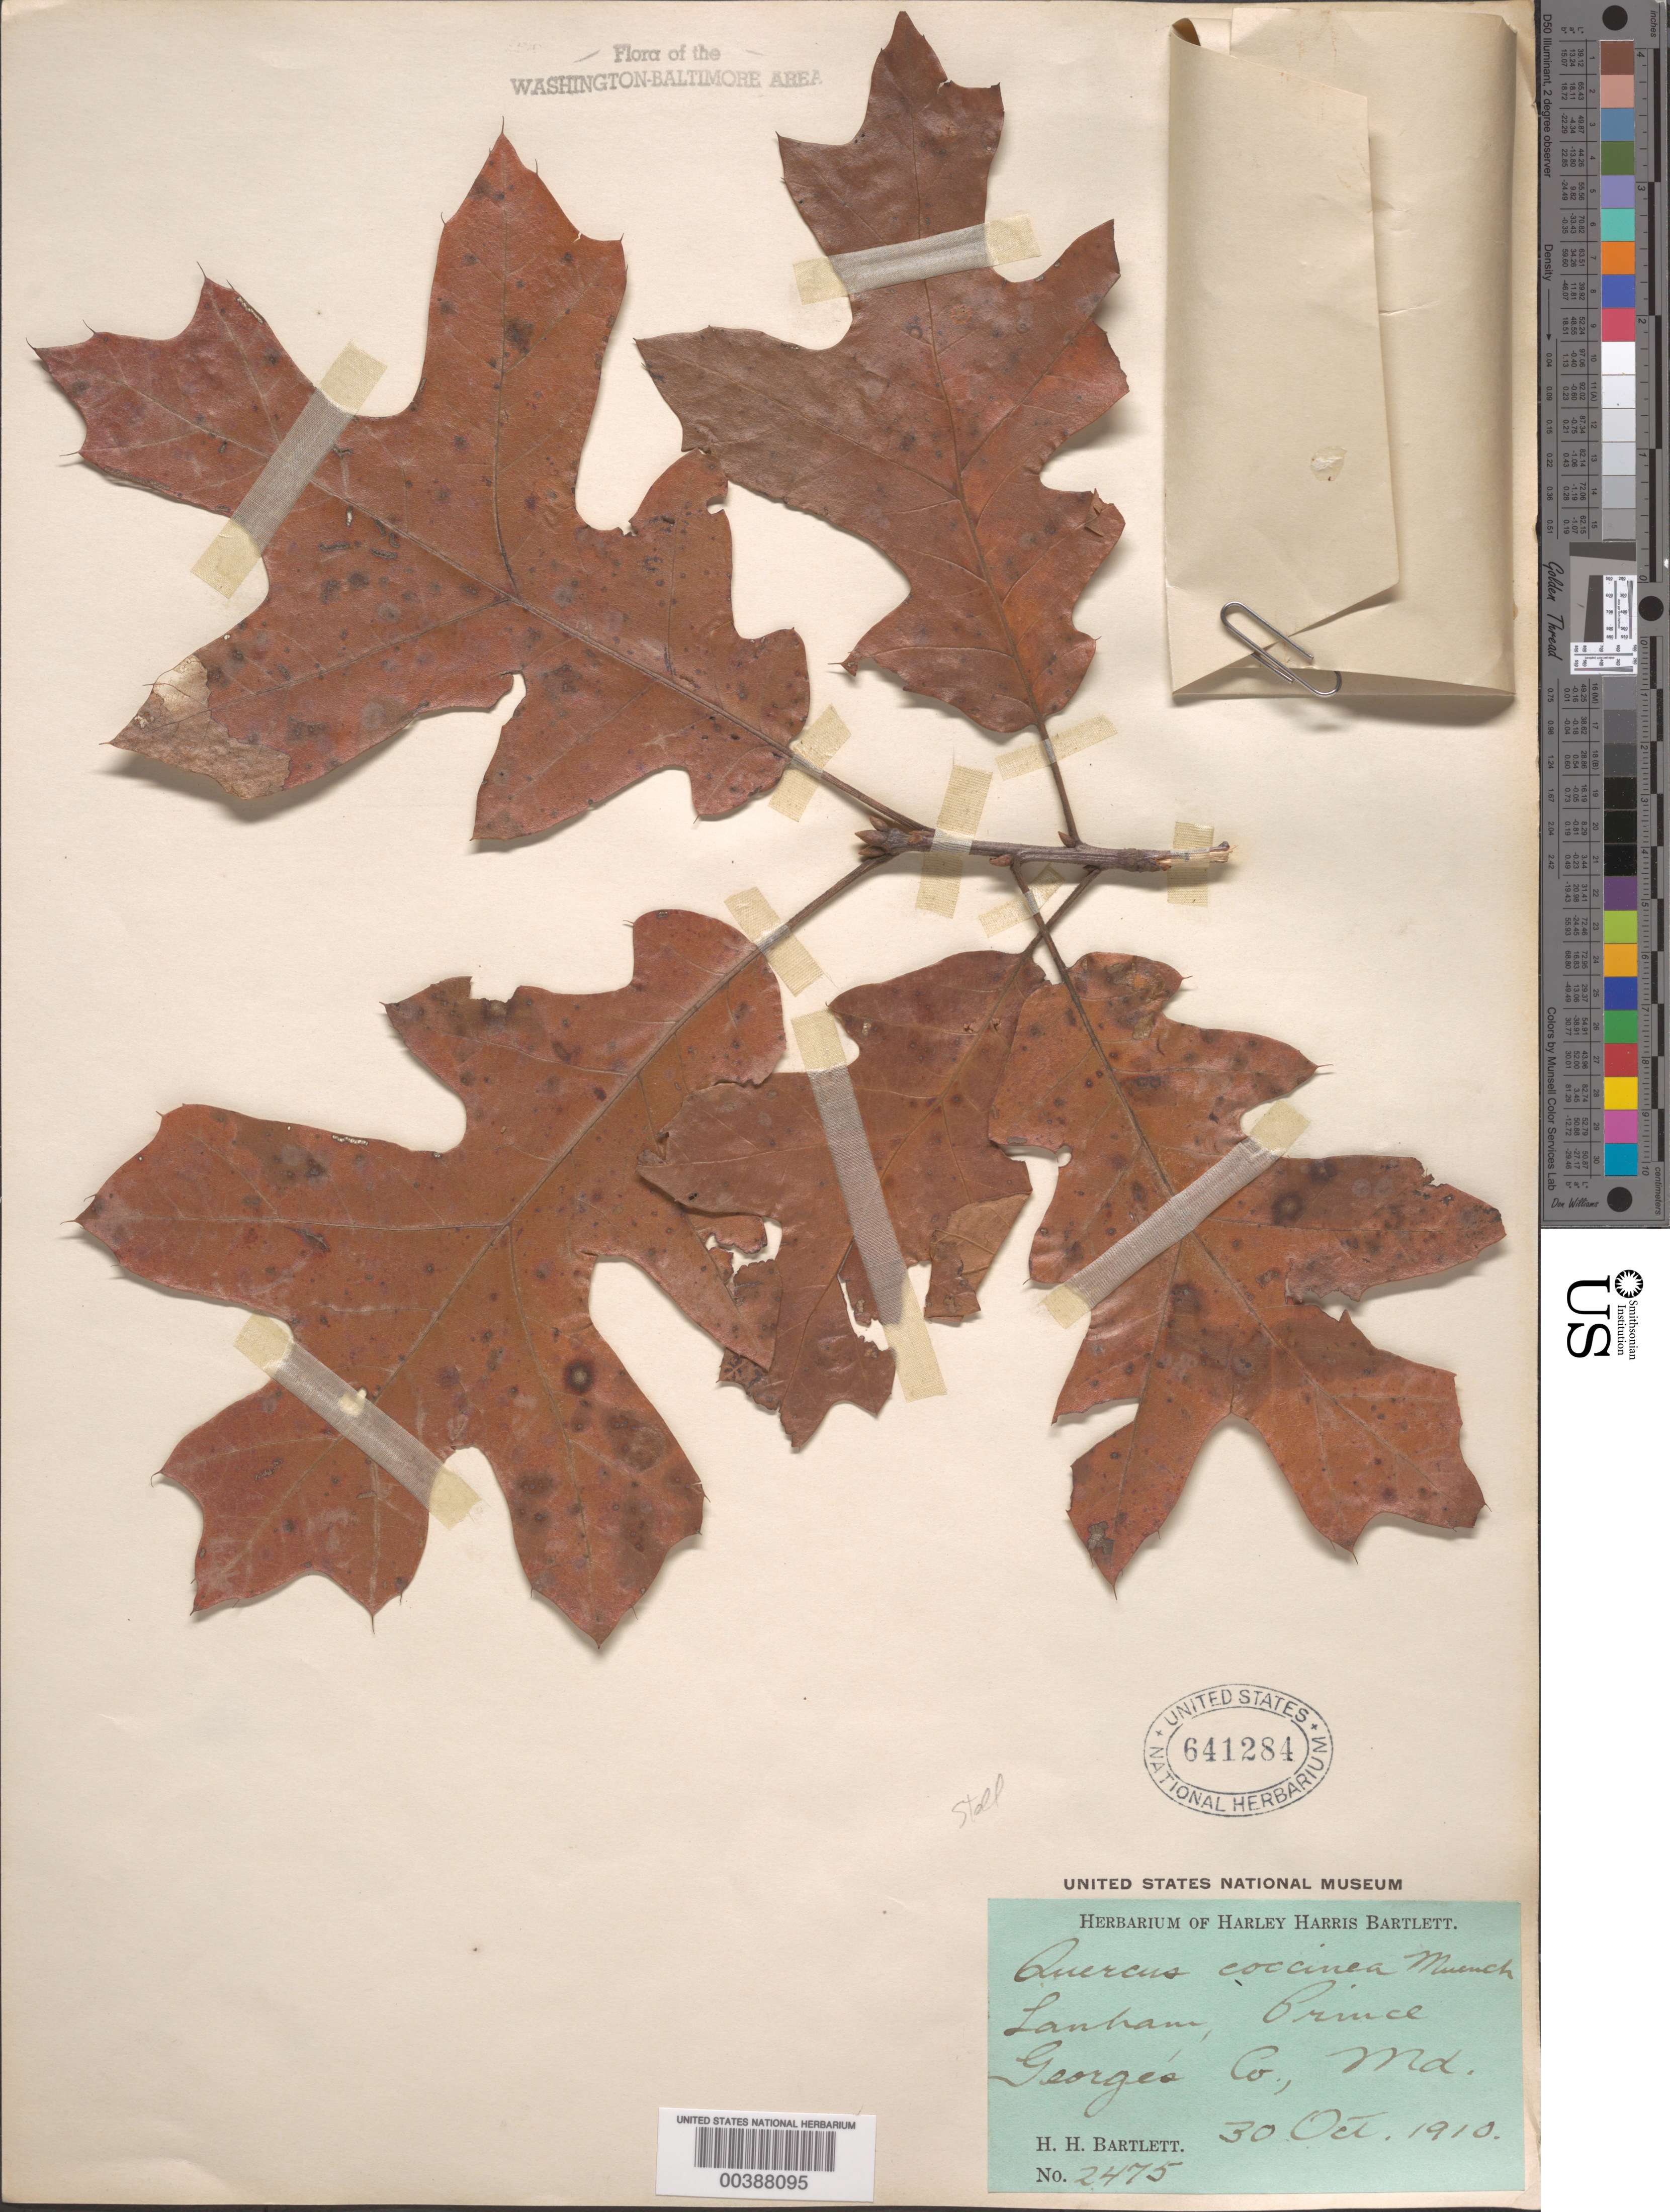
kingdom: Plantae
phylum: Tracheophyta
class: Magnoliopsida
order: Fagales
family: Fagaceae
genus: Quercus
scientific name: Quercus coccinea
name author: Münchh.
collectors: H. H. Bartlett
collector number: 2475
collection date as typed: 30 Oct 1910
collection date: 1910-10-30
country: United States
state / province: Maryland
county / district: Prince George's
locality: Lanham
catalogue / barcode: US 641284